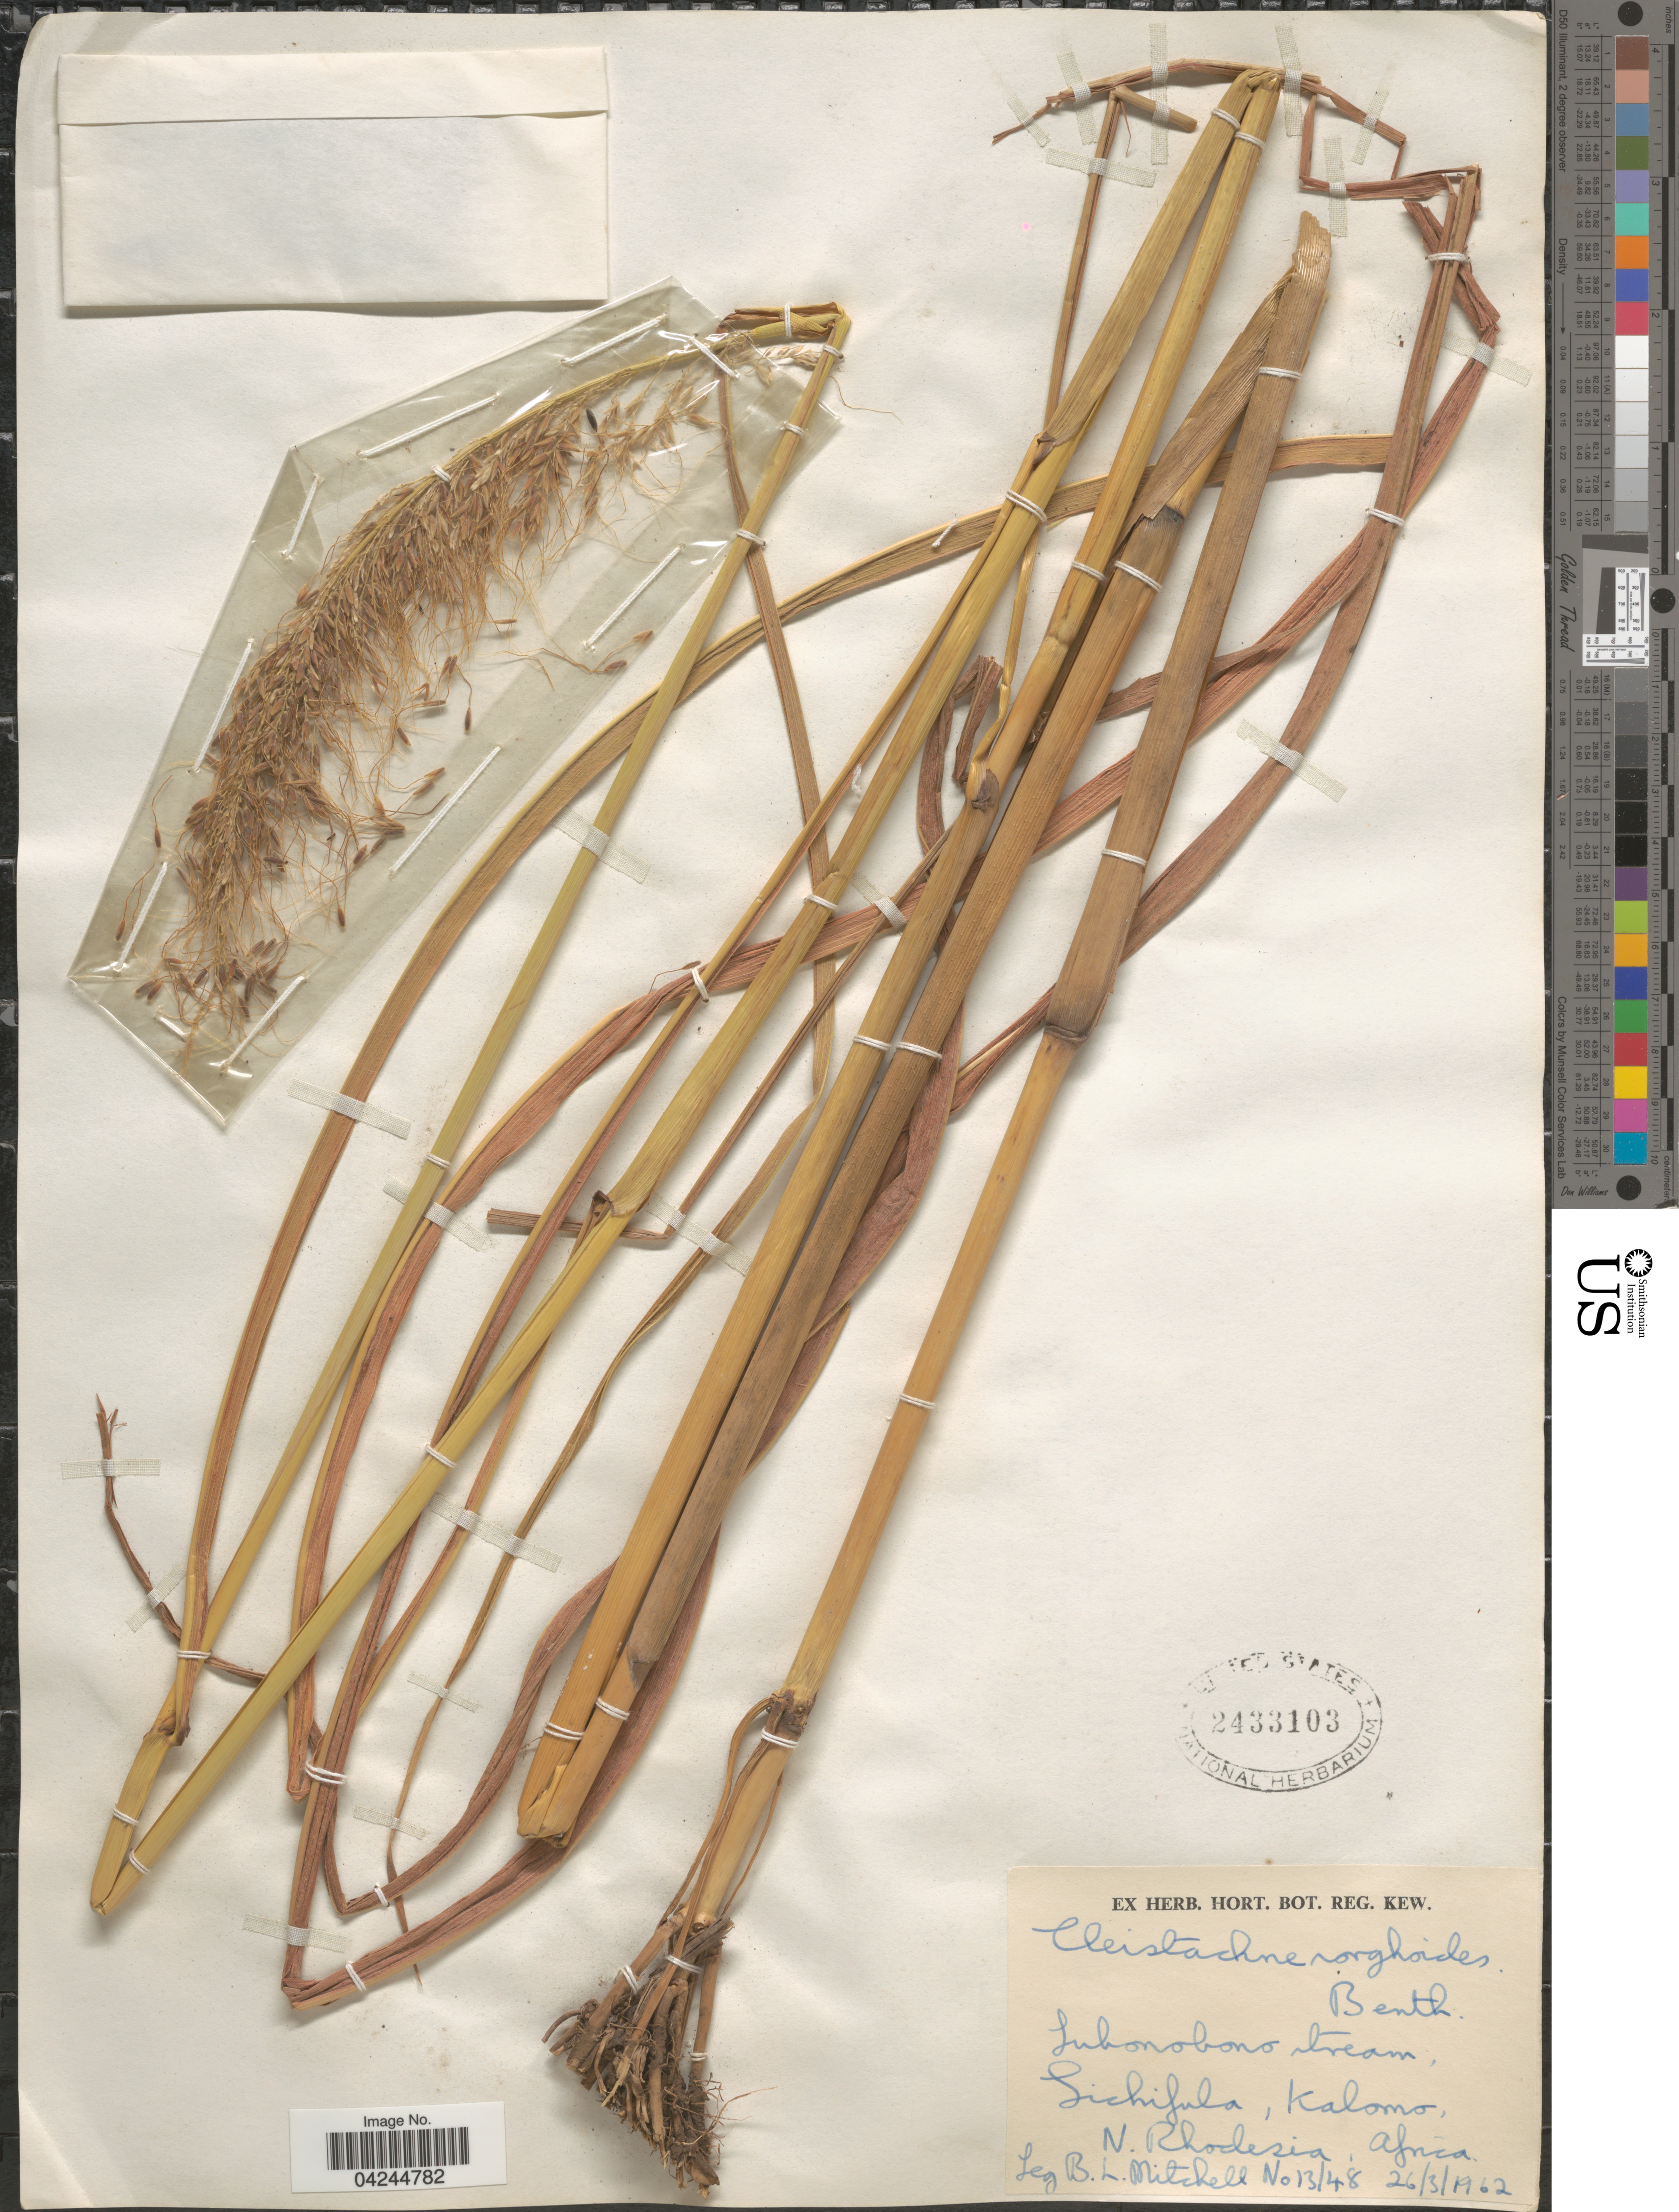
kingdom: Plantae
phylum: Tracheophyta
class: Liliopsida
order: Poales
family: Poaceae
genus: Cleistachne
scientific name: Cleistachne sorghoides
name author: Benth.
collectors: B. Mitchell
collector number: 13/48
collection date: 1962-03-26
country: Zambia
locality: Lubonobono stream, Lichifula, Kalomo, N. Rhodesia.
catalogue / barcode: US 2433103